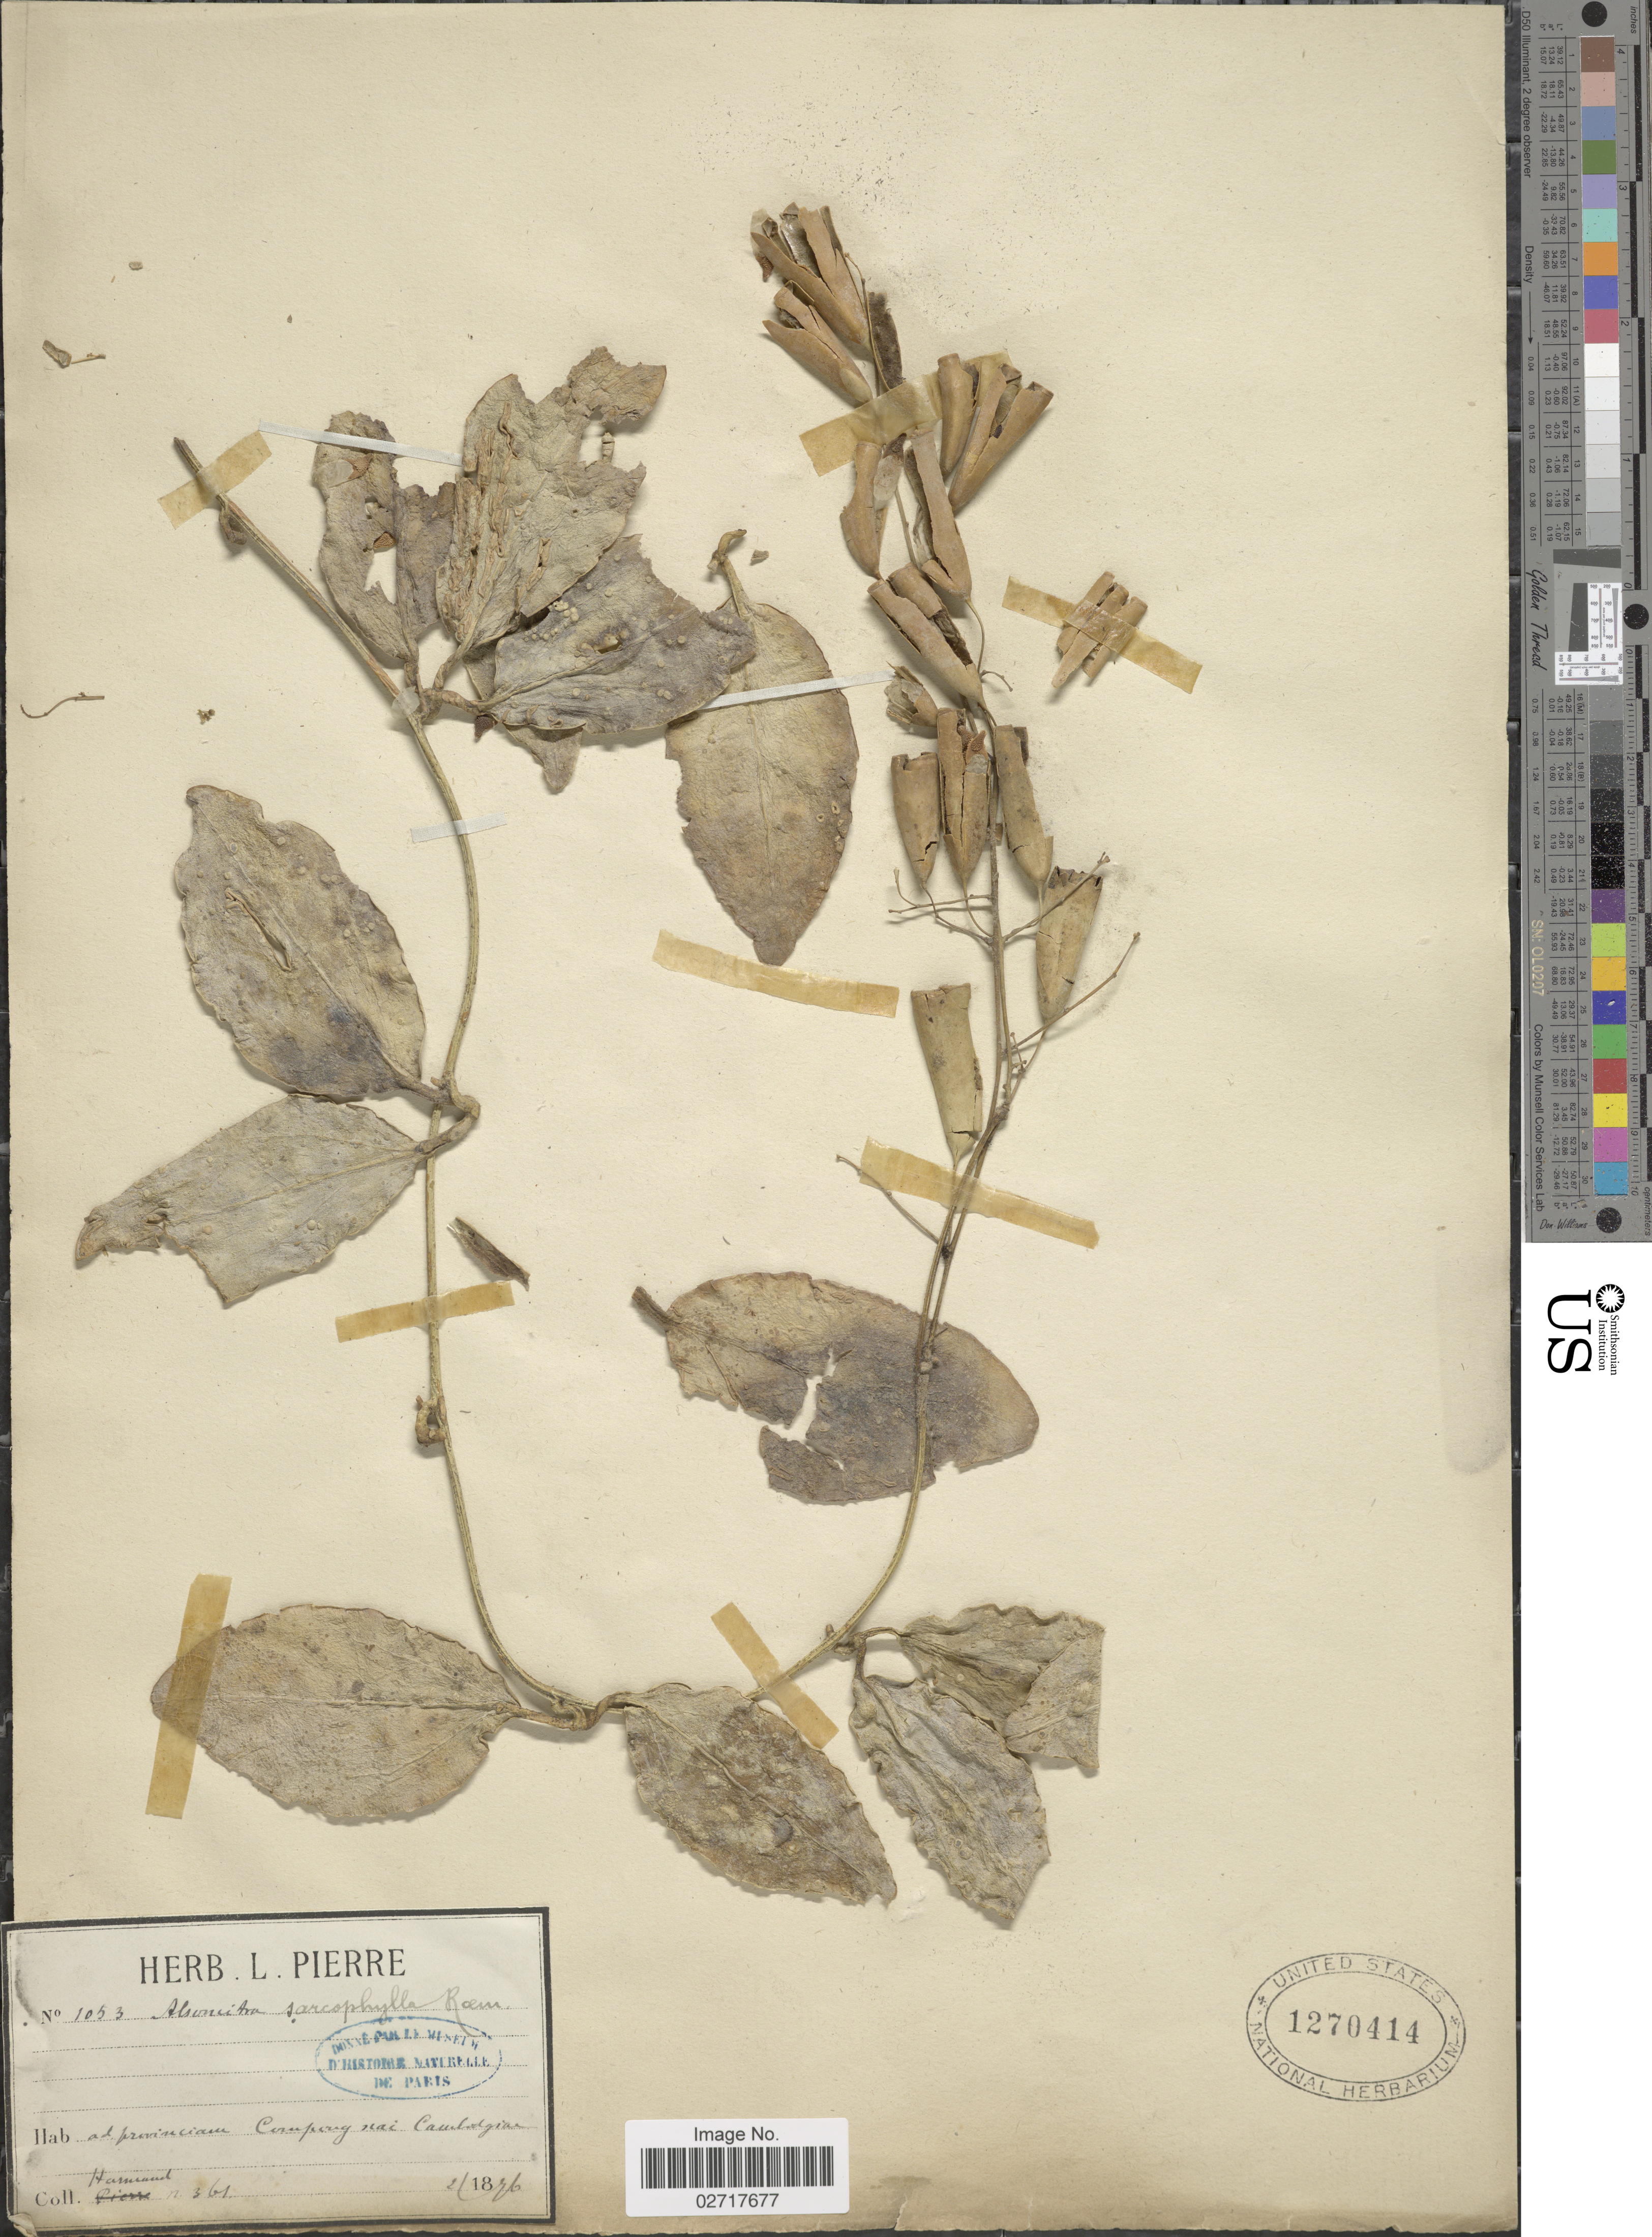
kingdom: Plantae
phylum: Tracheophyta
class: Magnoliopsida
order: Cucurbitales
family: Cucurbitaceae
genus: Neoalsomitra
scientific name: Neoalsomitra sarcophylla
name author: (Wall.) Hutch.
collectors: Harmand, --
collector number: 361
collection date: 1876-02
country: Cambodia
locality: Ad provinciam Ceruperiy nai Cambodgia. [interpreted]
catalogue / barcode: US 1270414